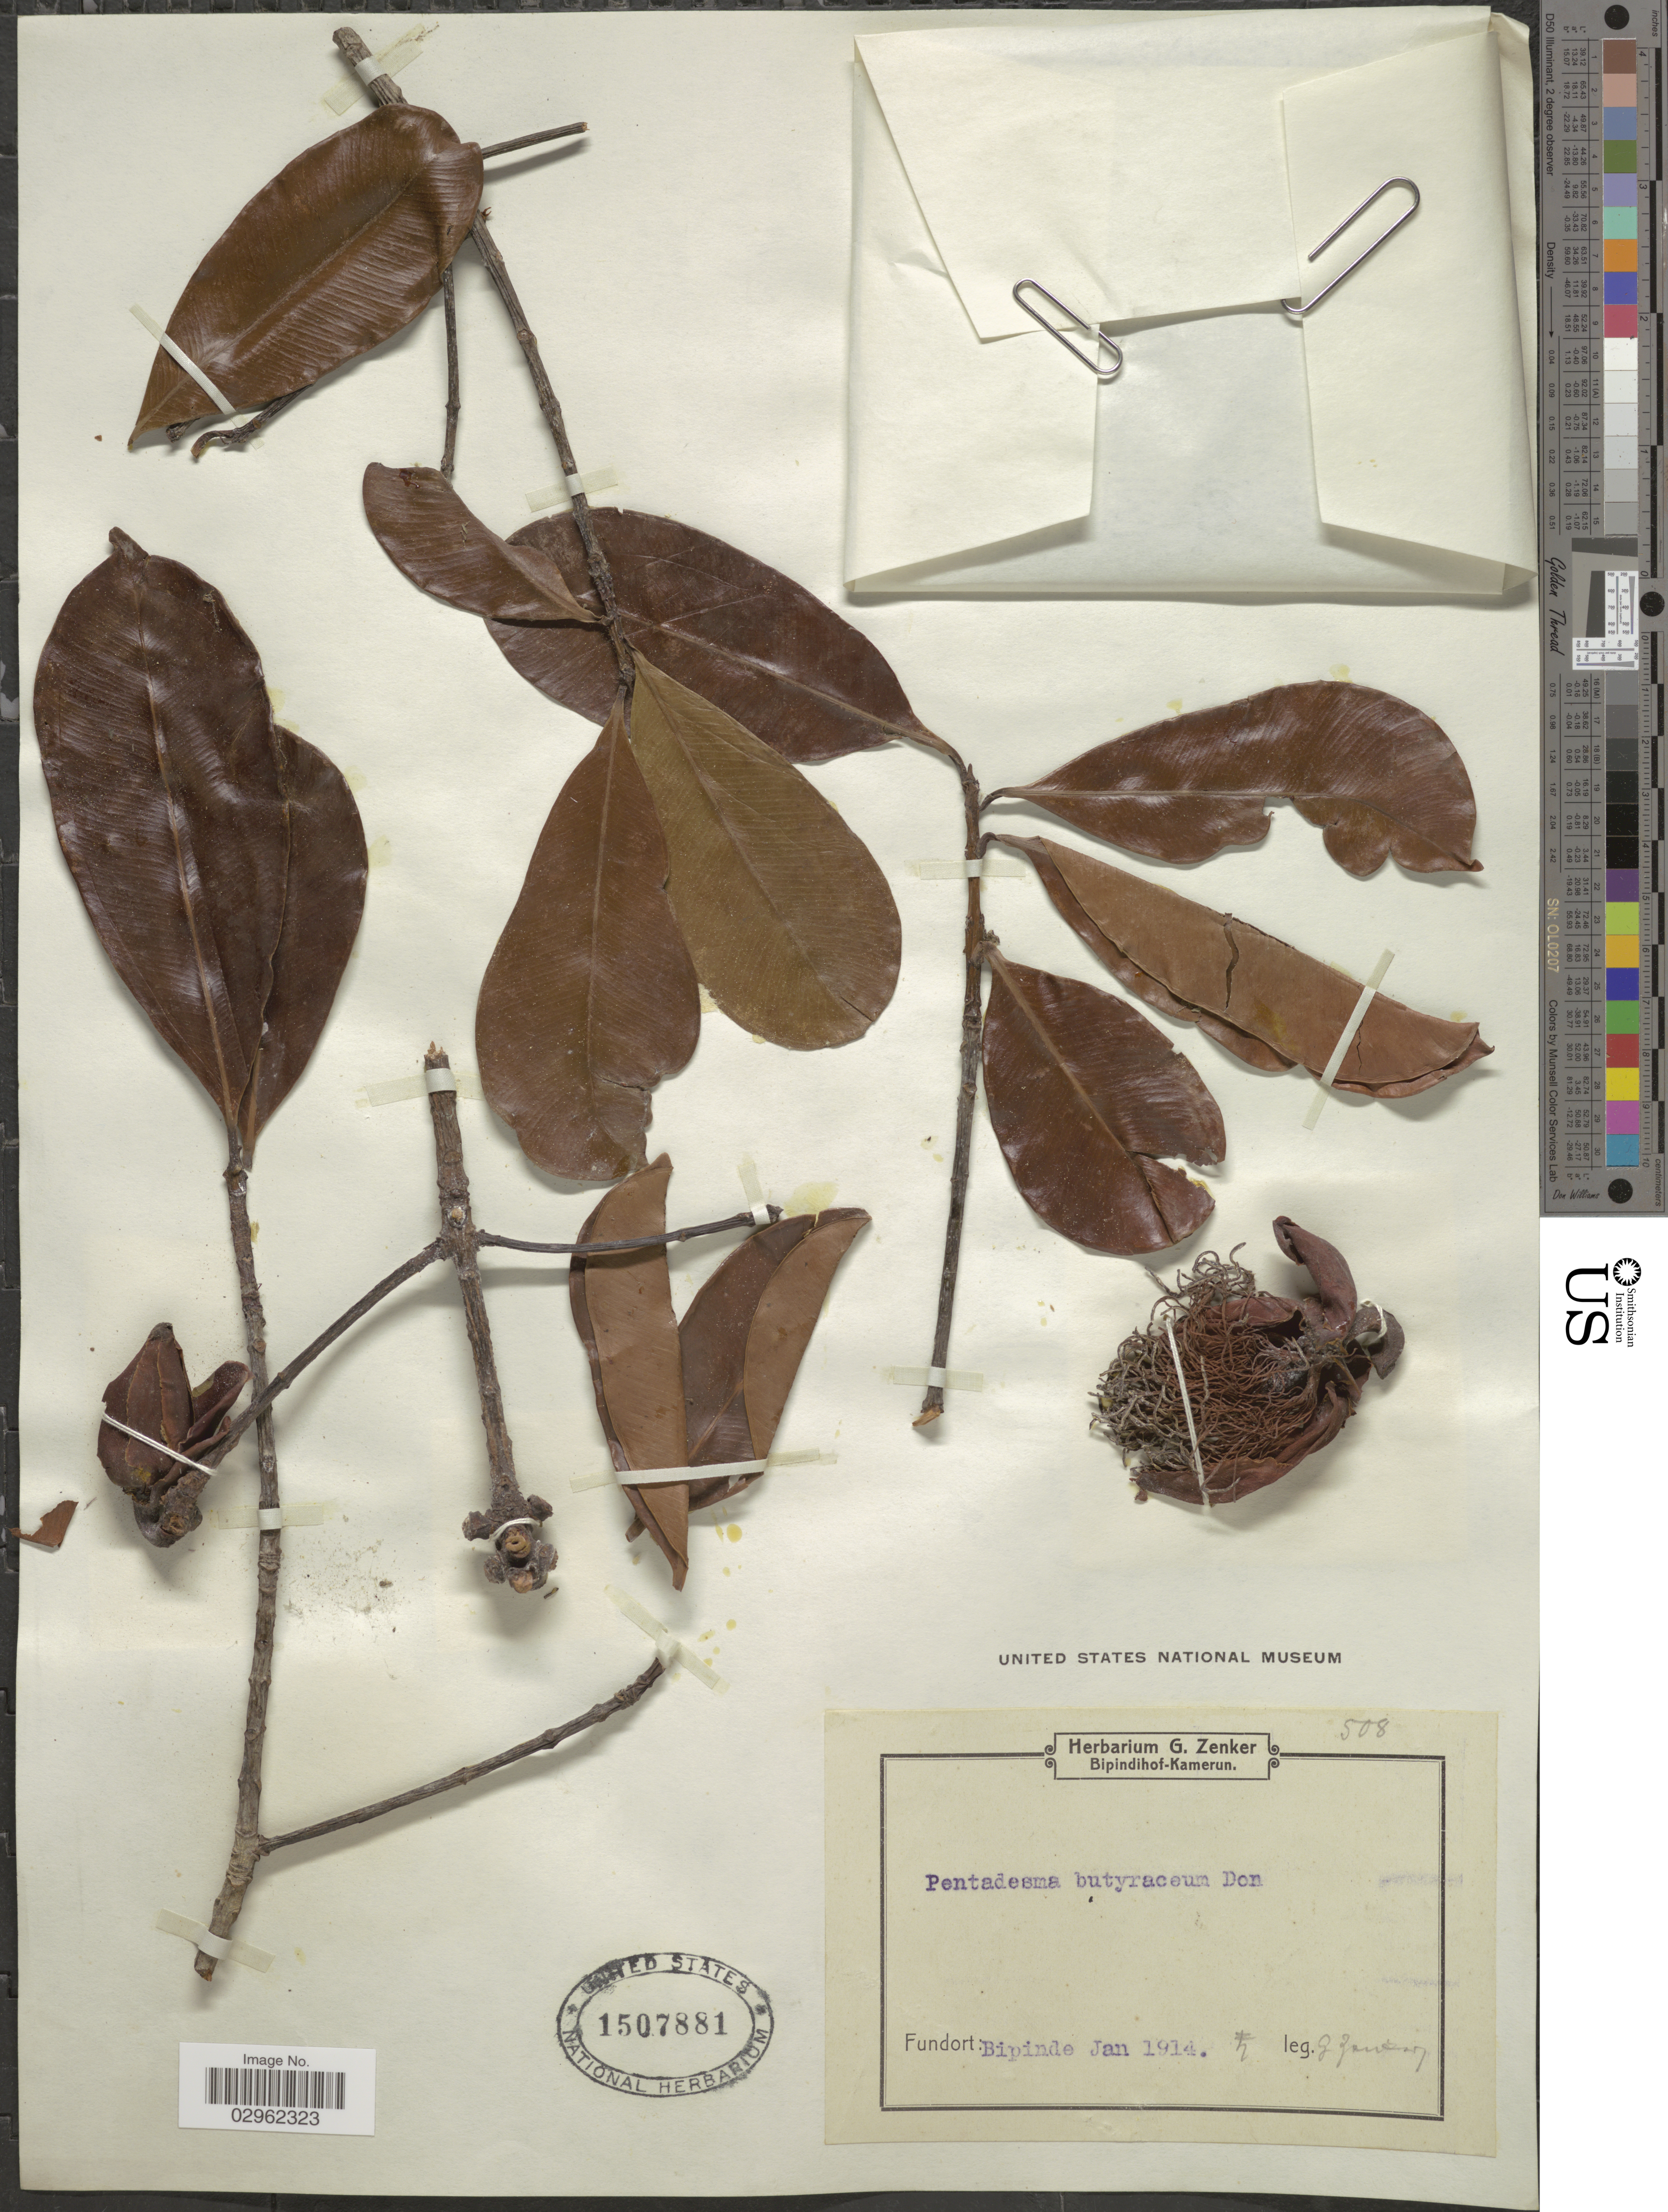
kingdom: Plantae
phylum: Tracheophyta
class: Magnoliopsida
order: Malpighiales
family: Clusiaceae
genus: Pentadesma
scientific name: Pentadesma butyracea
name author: Sabine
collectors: G. A. Zenker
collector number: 508?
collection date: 1914-01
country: Cameroon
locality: Bipinde.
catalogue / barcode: US 1507881